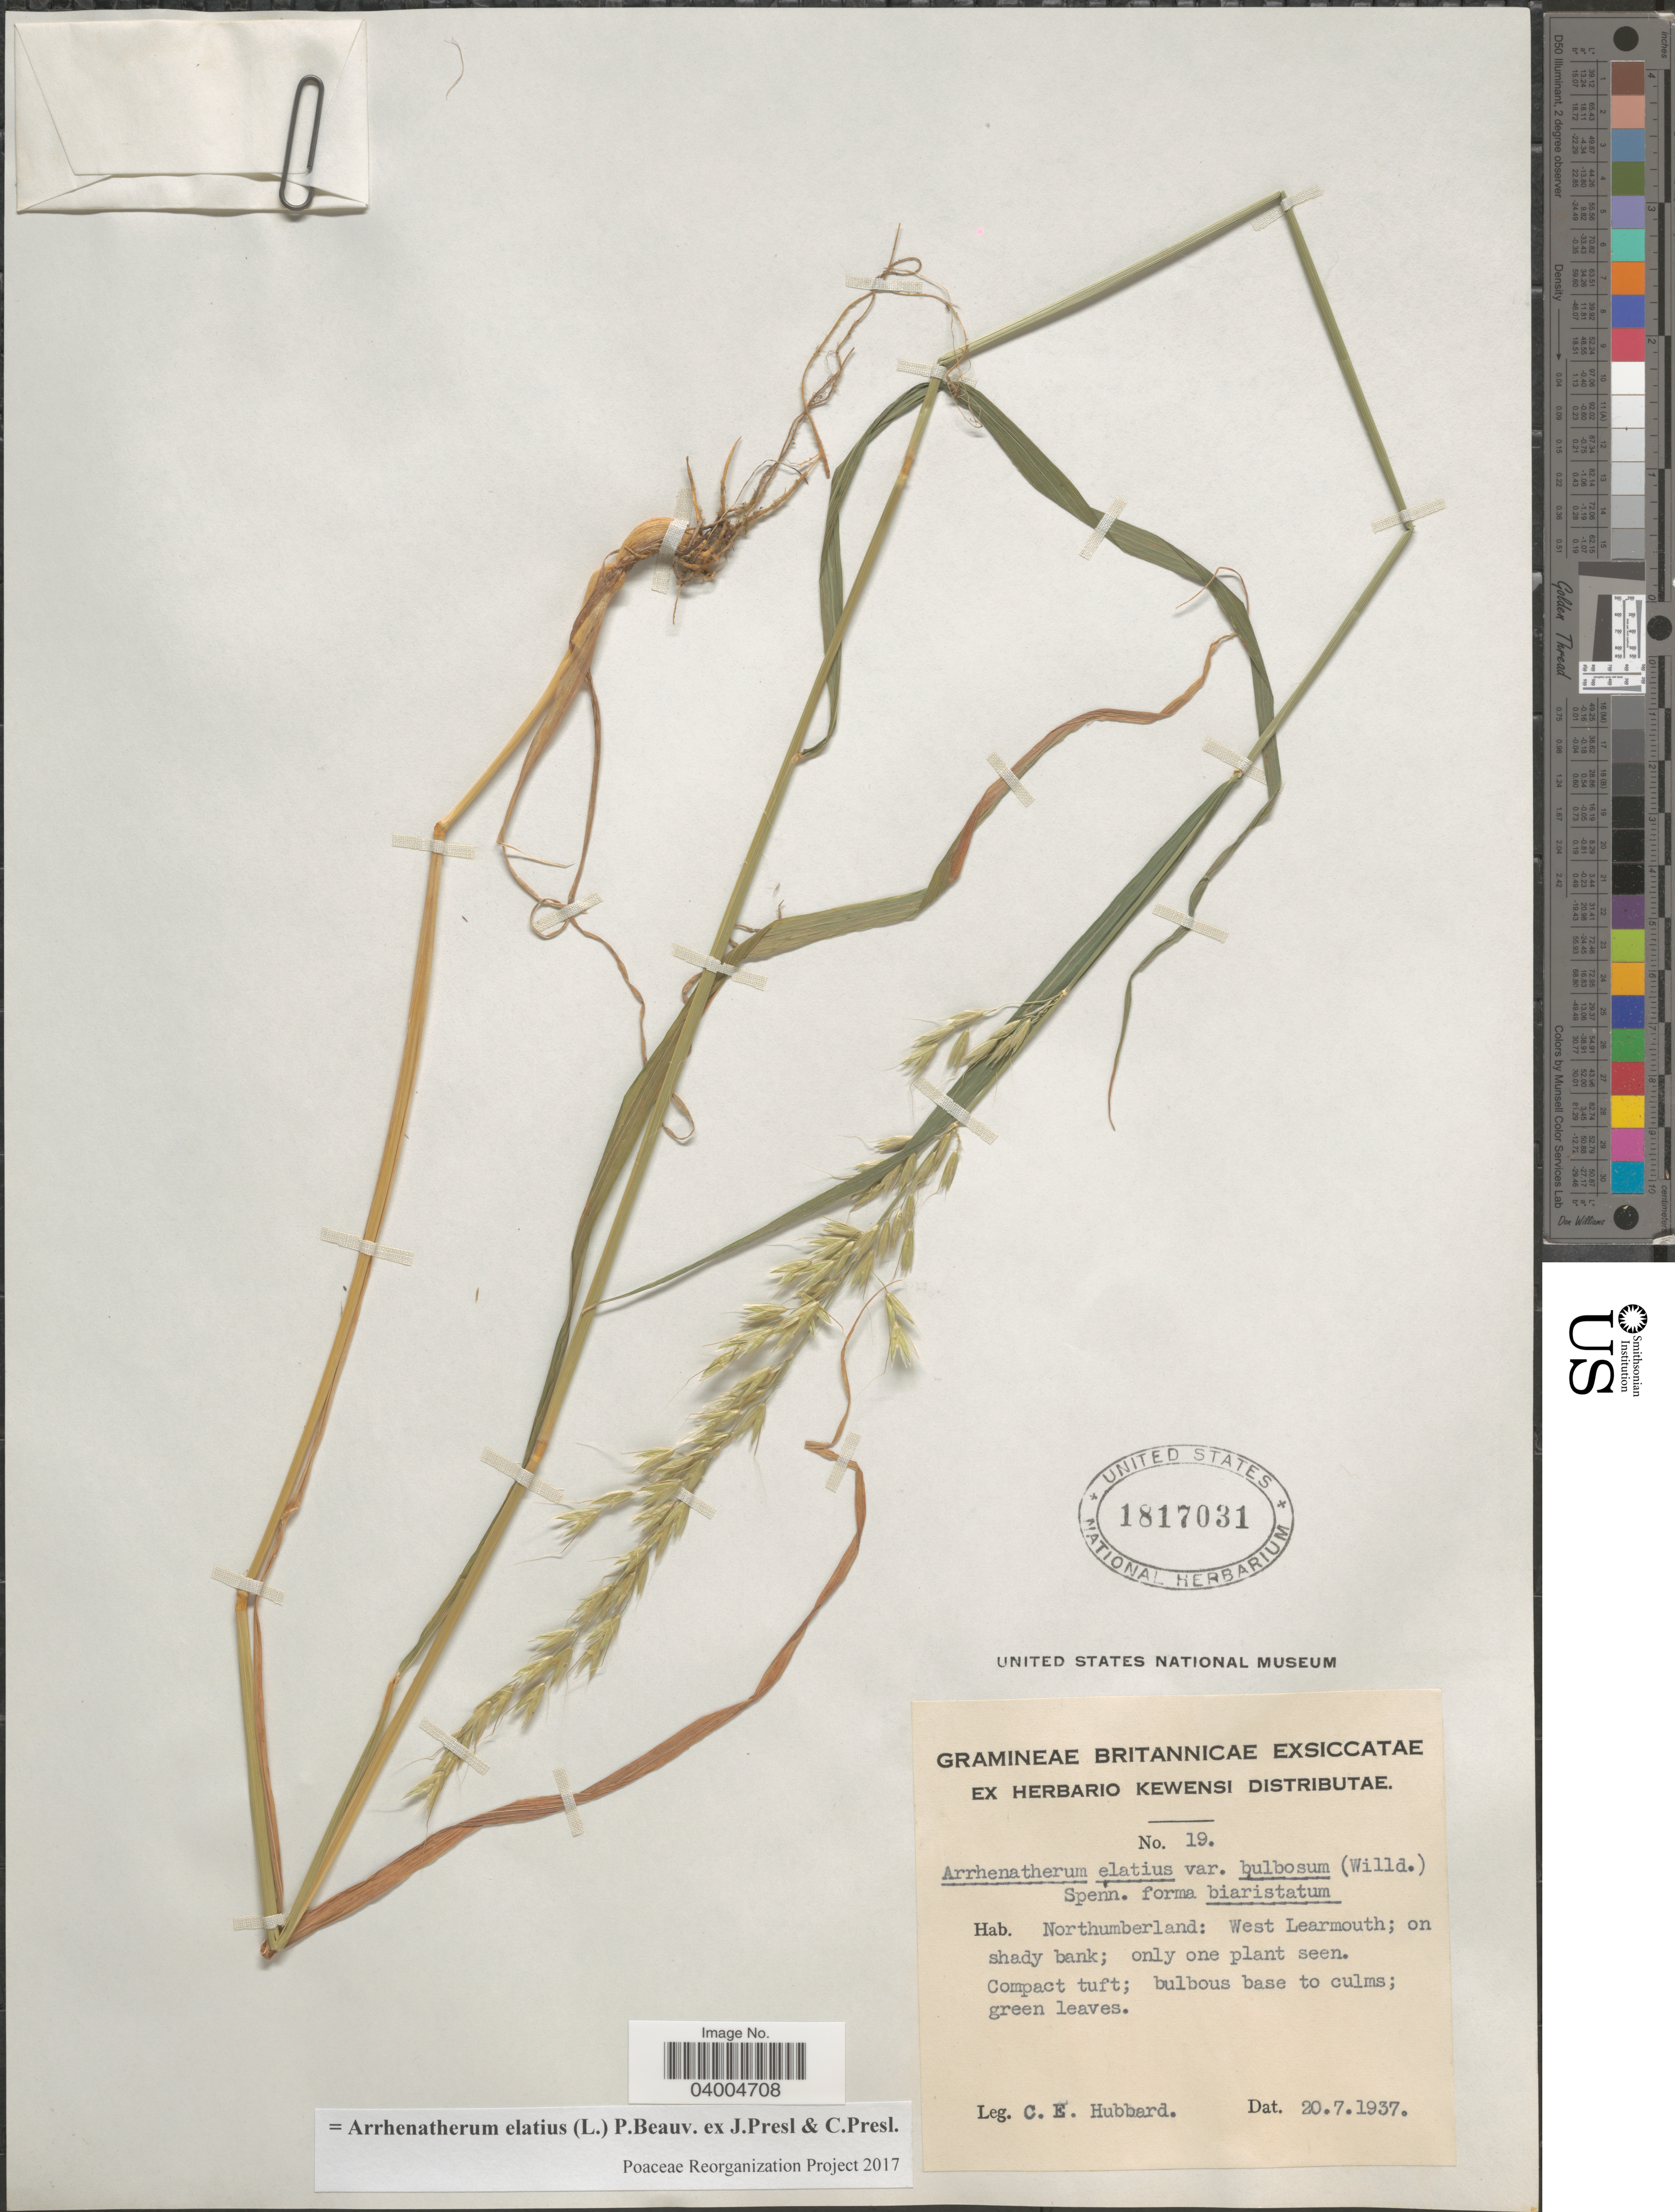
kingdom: Plantae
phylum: Tracheophyta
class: Liliopsida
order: Poales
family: Poaceae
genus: Arrhenatherum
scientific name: Arrhenatherum elatius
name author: (L.) J. Presl & C. Presl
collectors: C. E. Hubbard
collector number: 19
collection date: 1937-07-20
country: United Kingdom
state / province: England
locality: Northumberland: West Learmouth.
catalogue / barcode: US 1817031